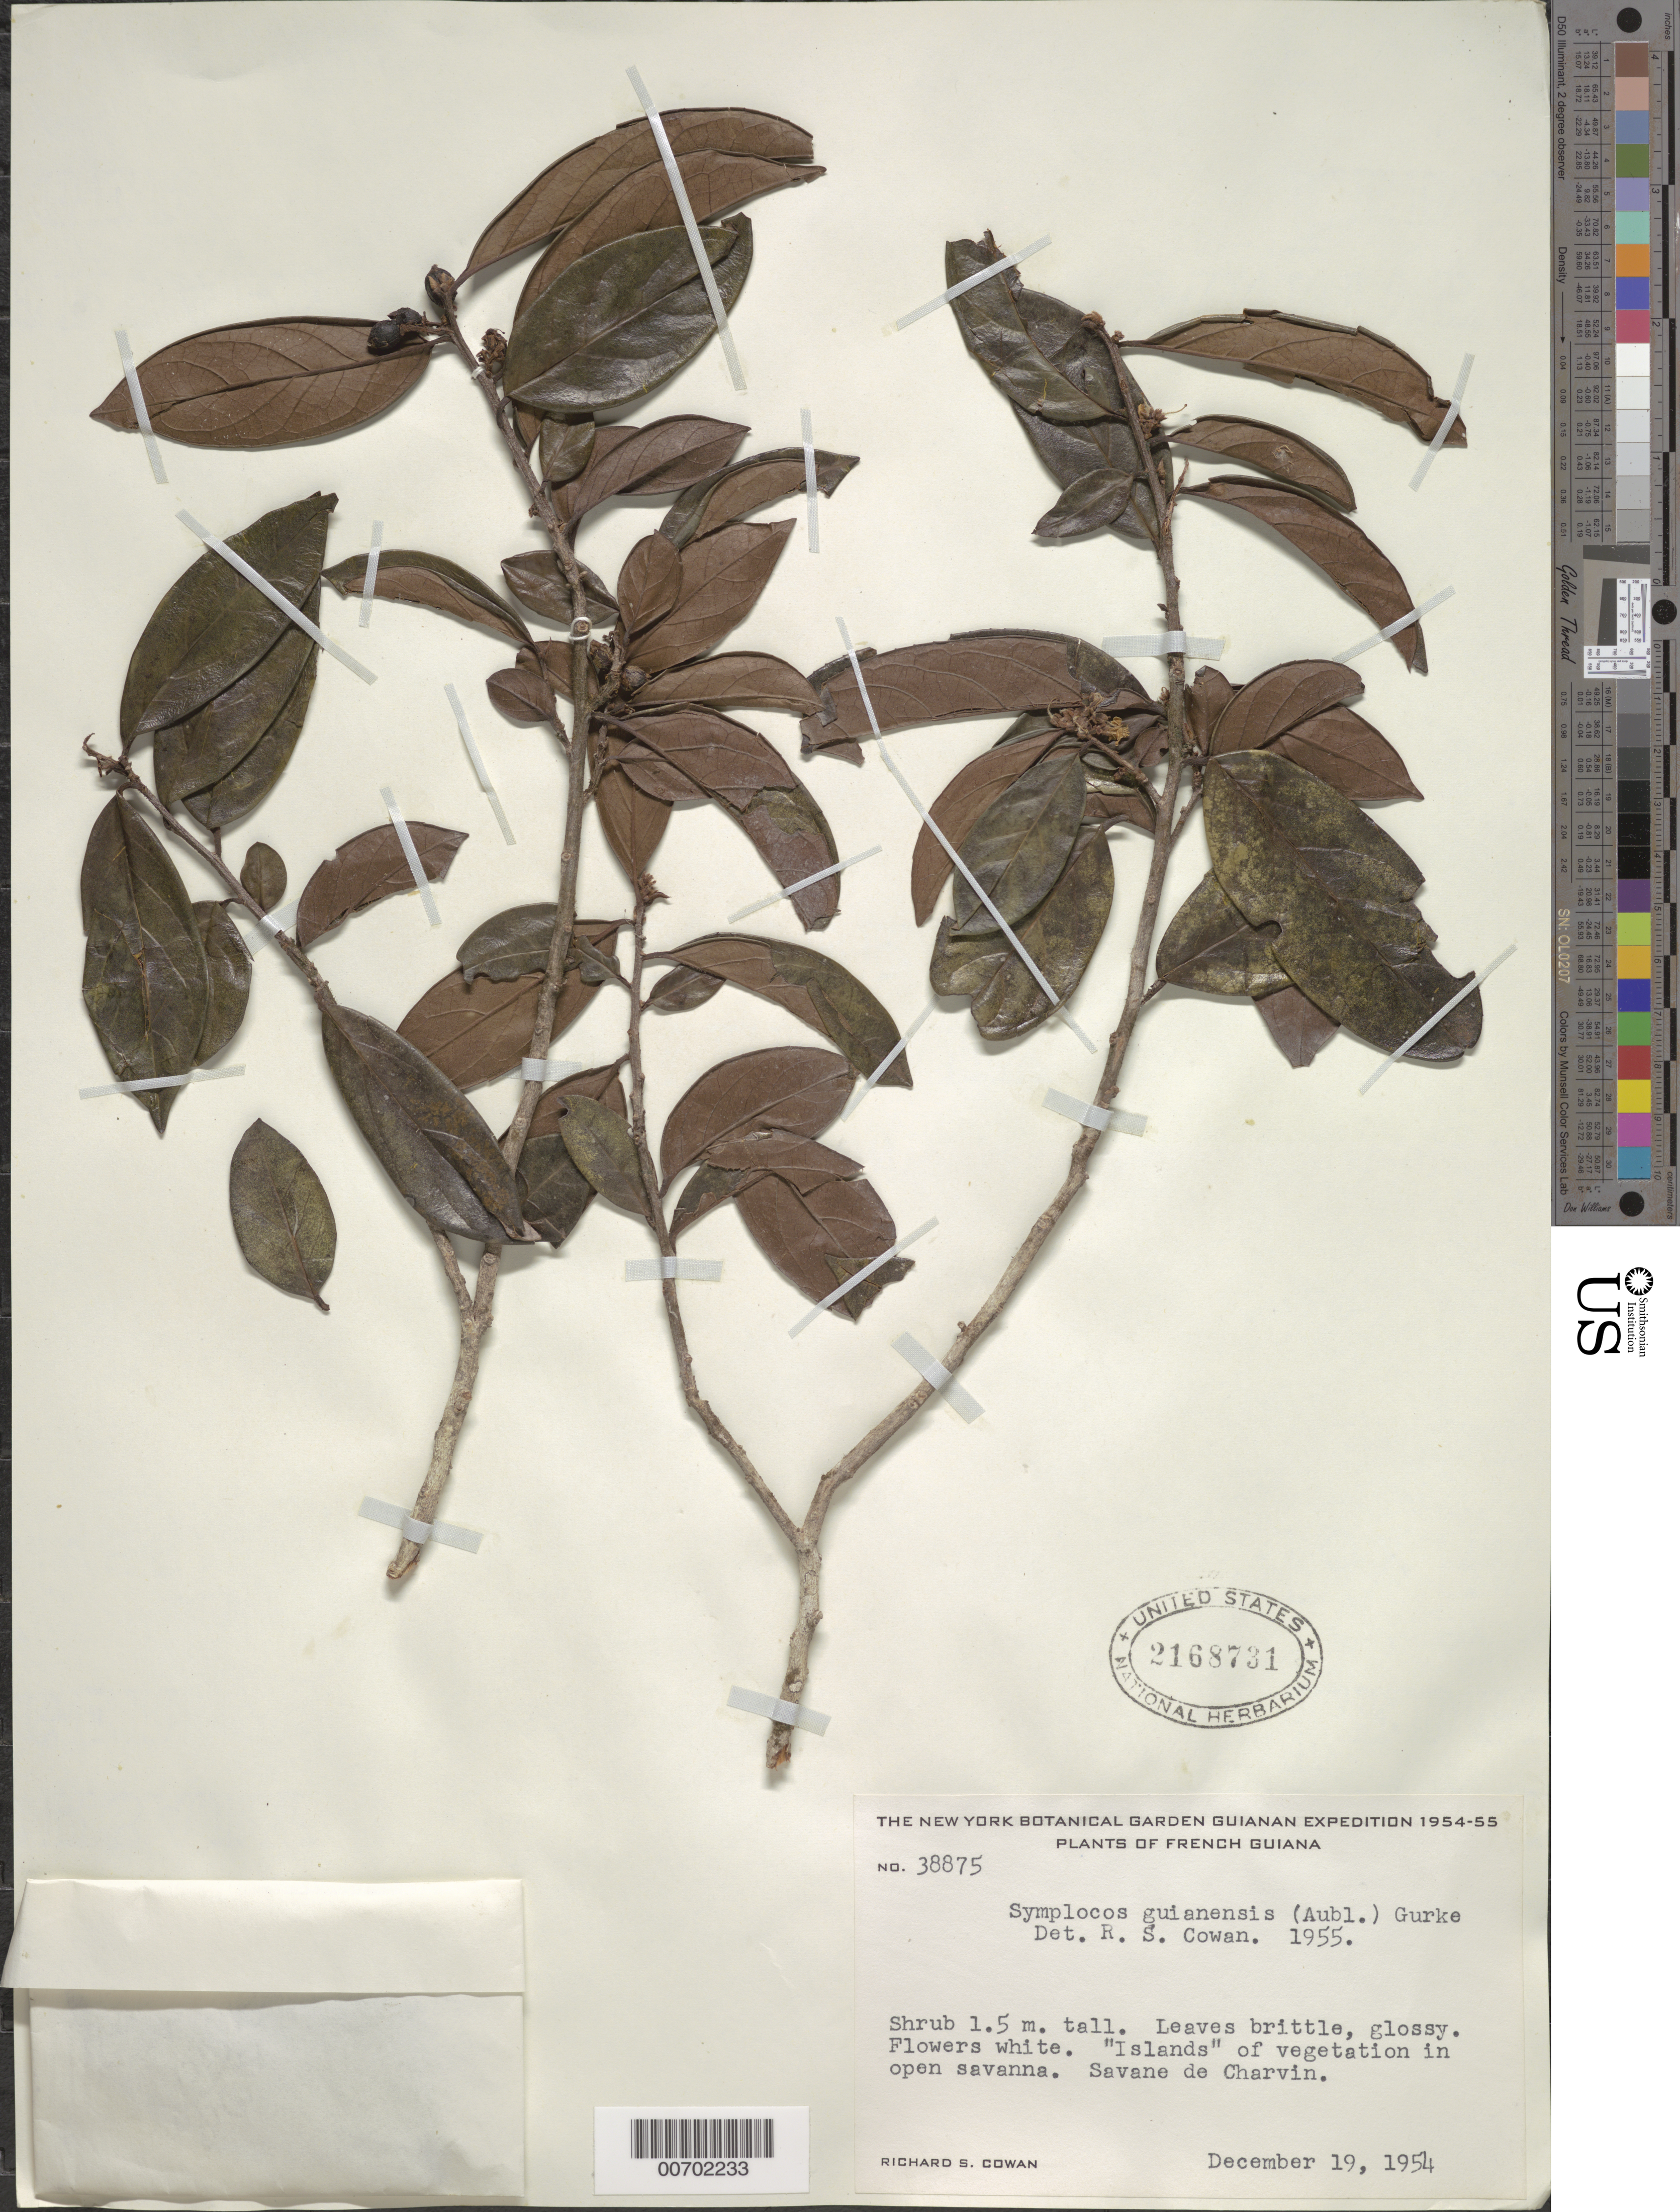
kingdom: Plantae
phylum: Tracheophyta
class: Magnoliopsida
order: Ericales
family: Symplocaceae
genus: Symplocos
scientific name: Symplocos guianensis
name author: (Aubl.) Gürke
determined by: Cowan, R. S.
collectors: R. S. Cowan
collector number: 38875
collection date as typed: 19-Dec-54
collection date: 1954-12-19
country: French Guiana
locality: Savane de Charvin, near St. Laurent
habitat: Islands of vegetation in open savanna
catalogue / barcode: US 2168731